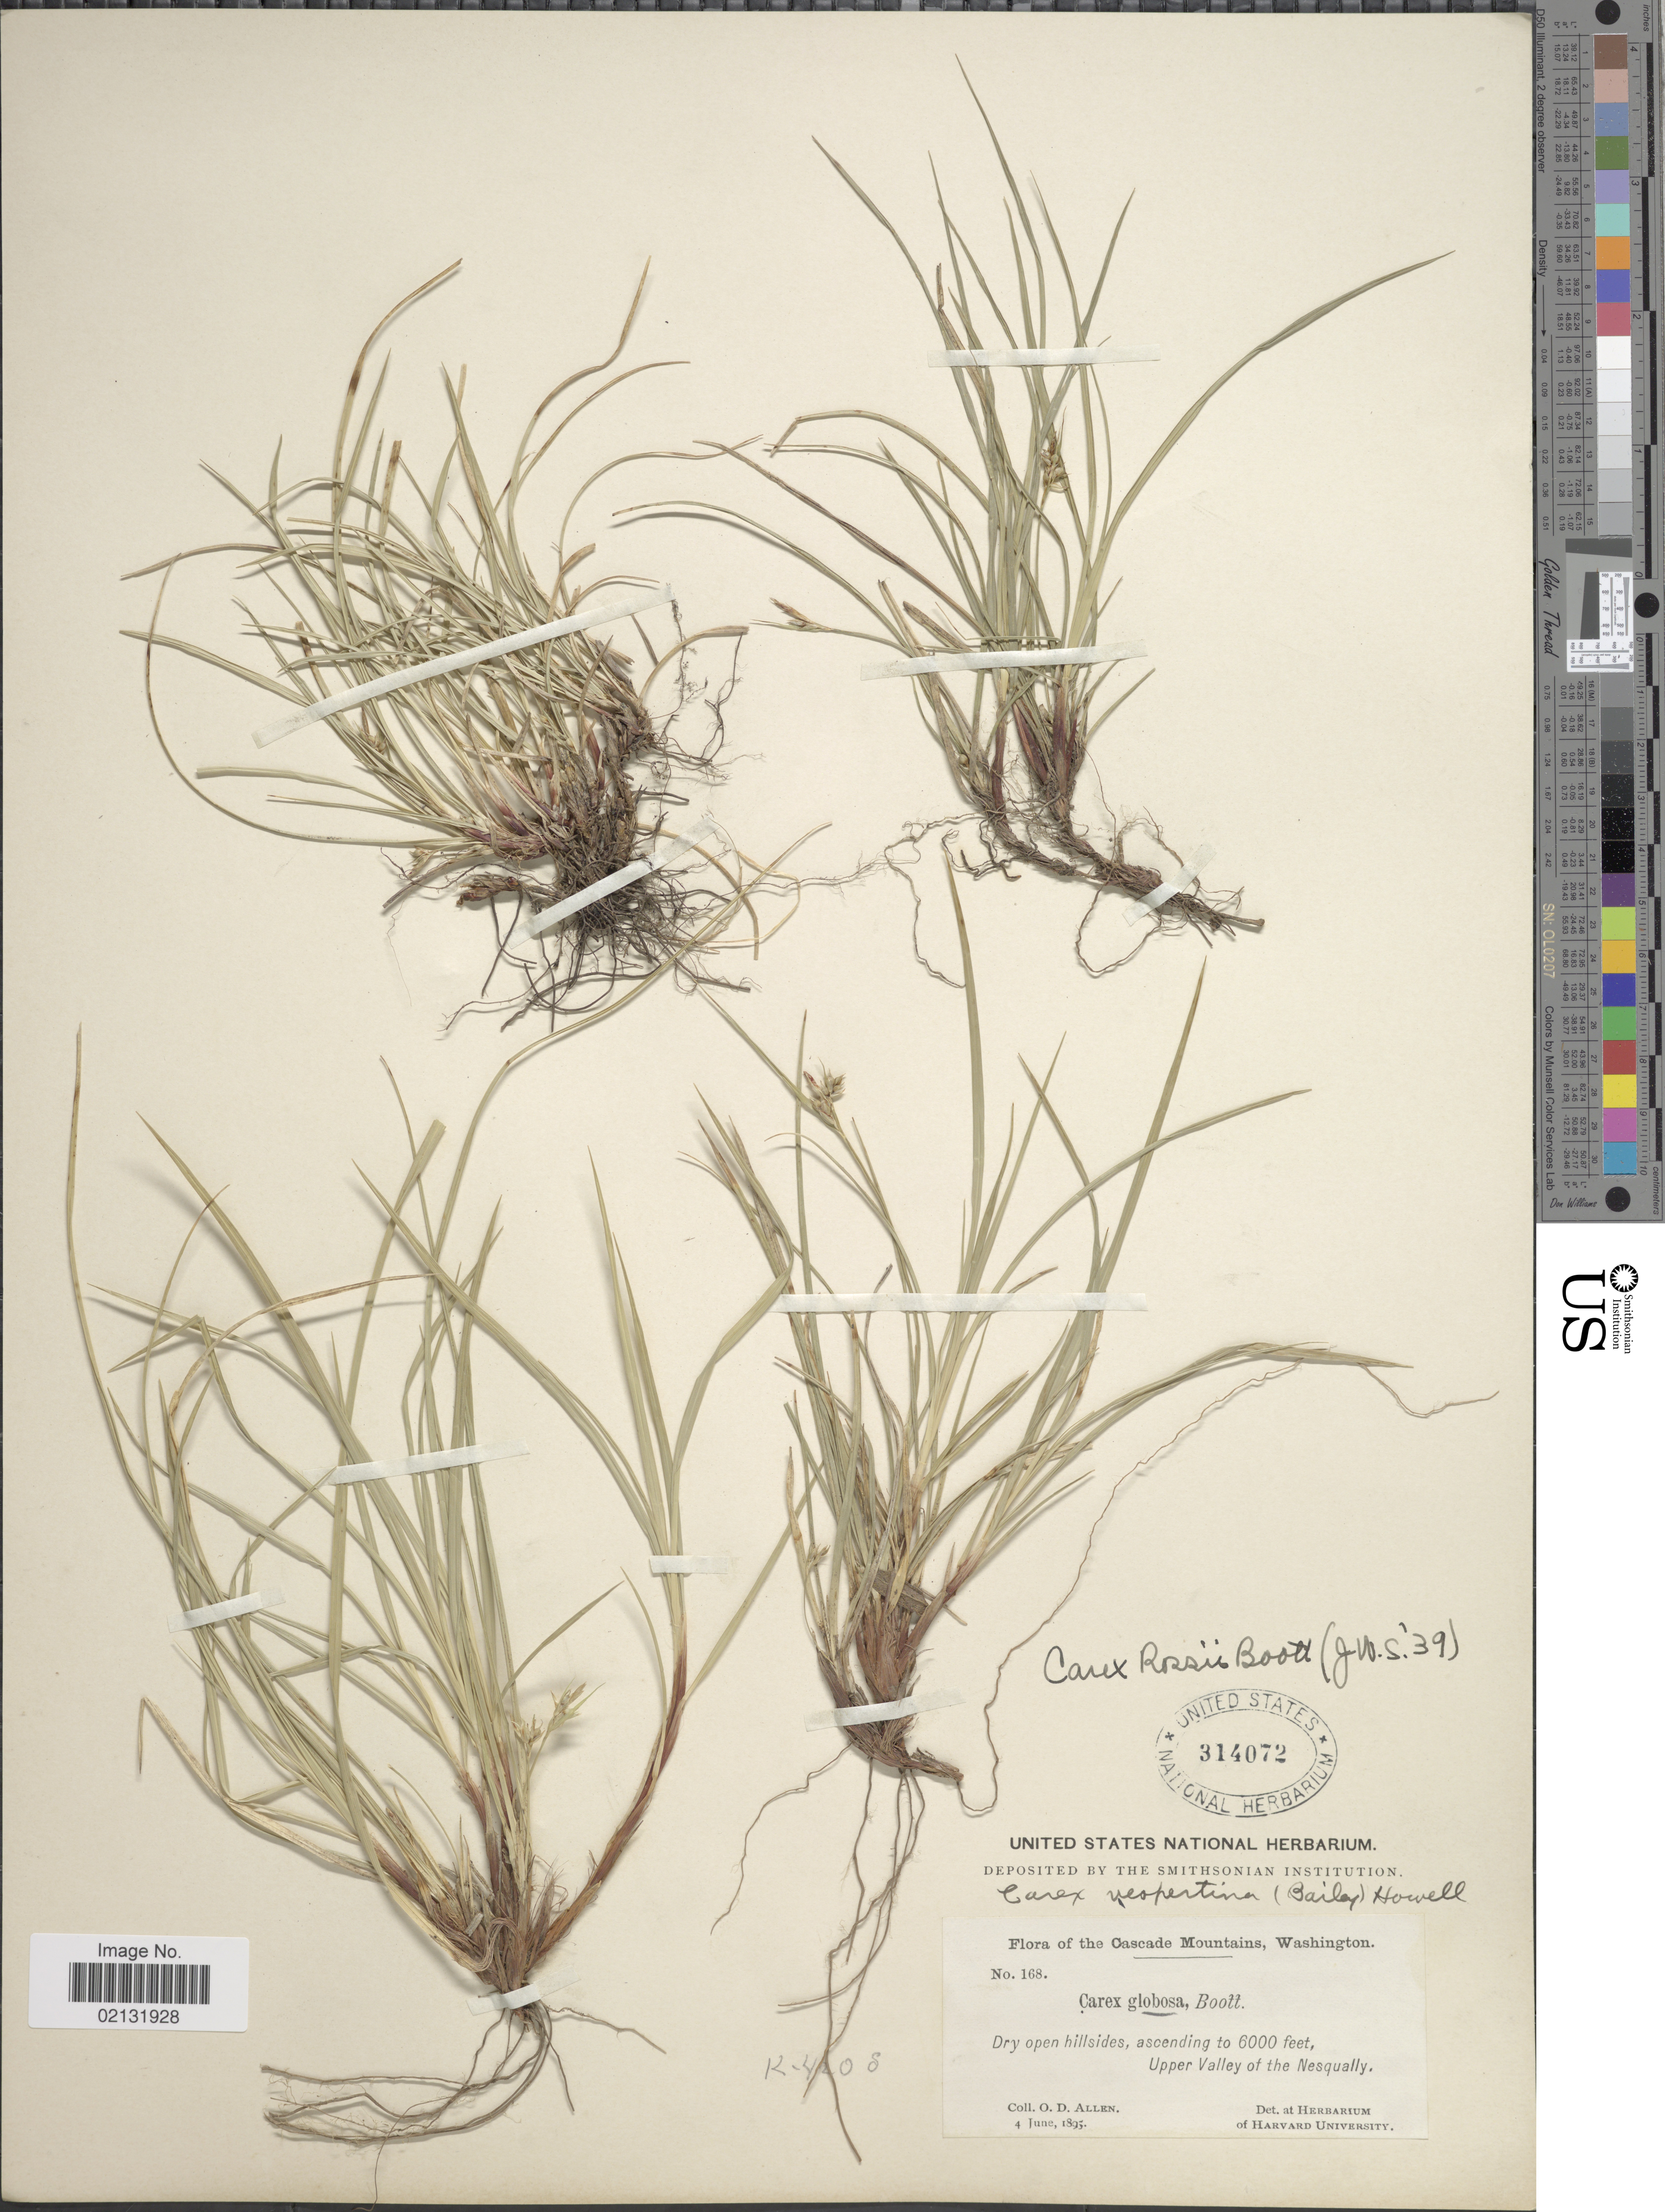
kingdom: Plantae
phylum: Tracheophyta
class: Liliopsida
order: Poales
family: Cyperaceae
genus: Carex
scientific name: Carex rossii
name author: Boott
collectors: O. D. Allen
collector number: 168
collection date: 1895-06-04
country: United States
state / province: Washington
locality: Cascade Mountains, Washington , Dry open hillsides, ascending, Upper Valley of the Nesqually.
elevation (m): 1829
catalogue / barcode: US 314072